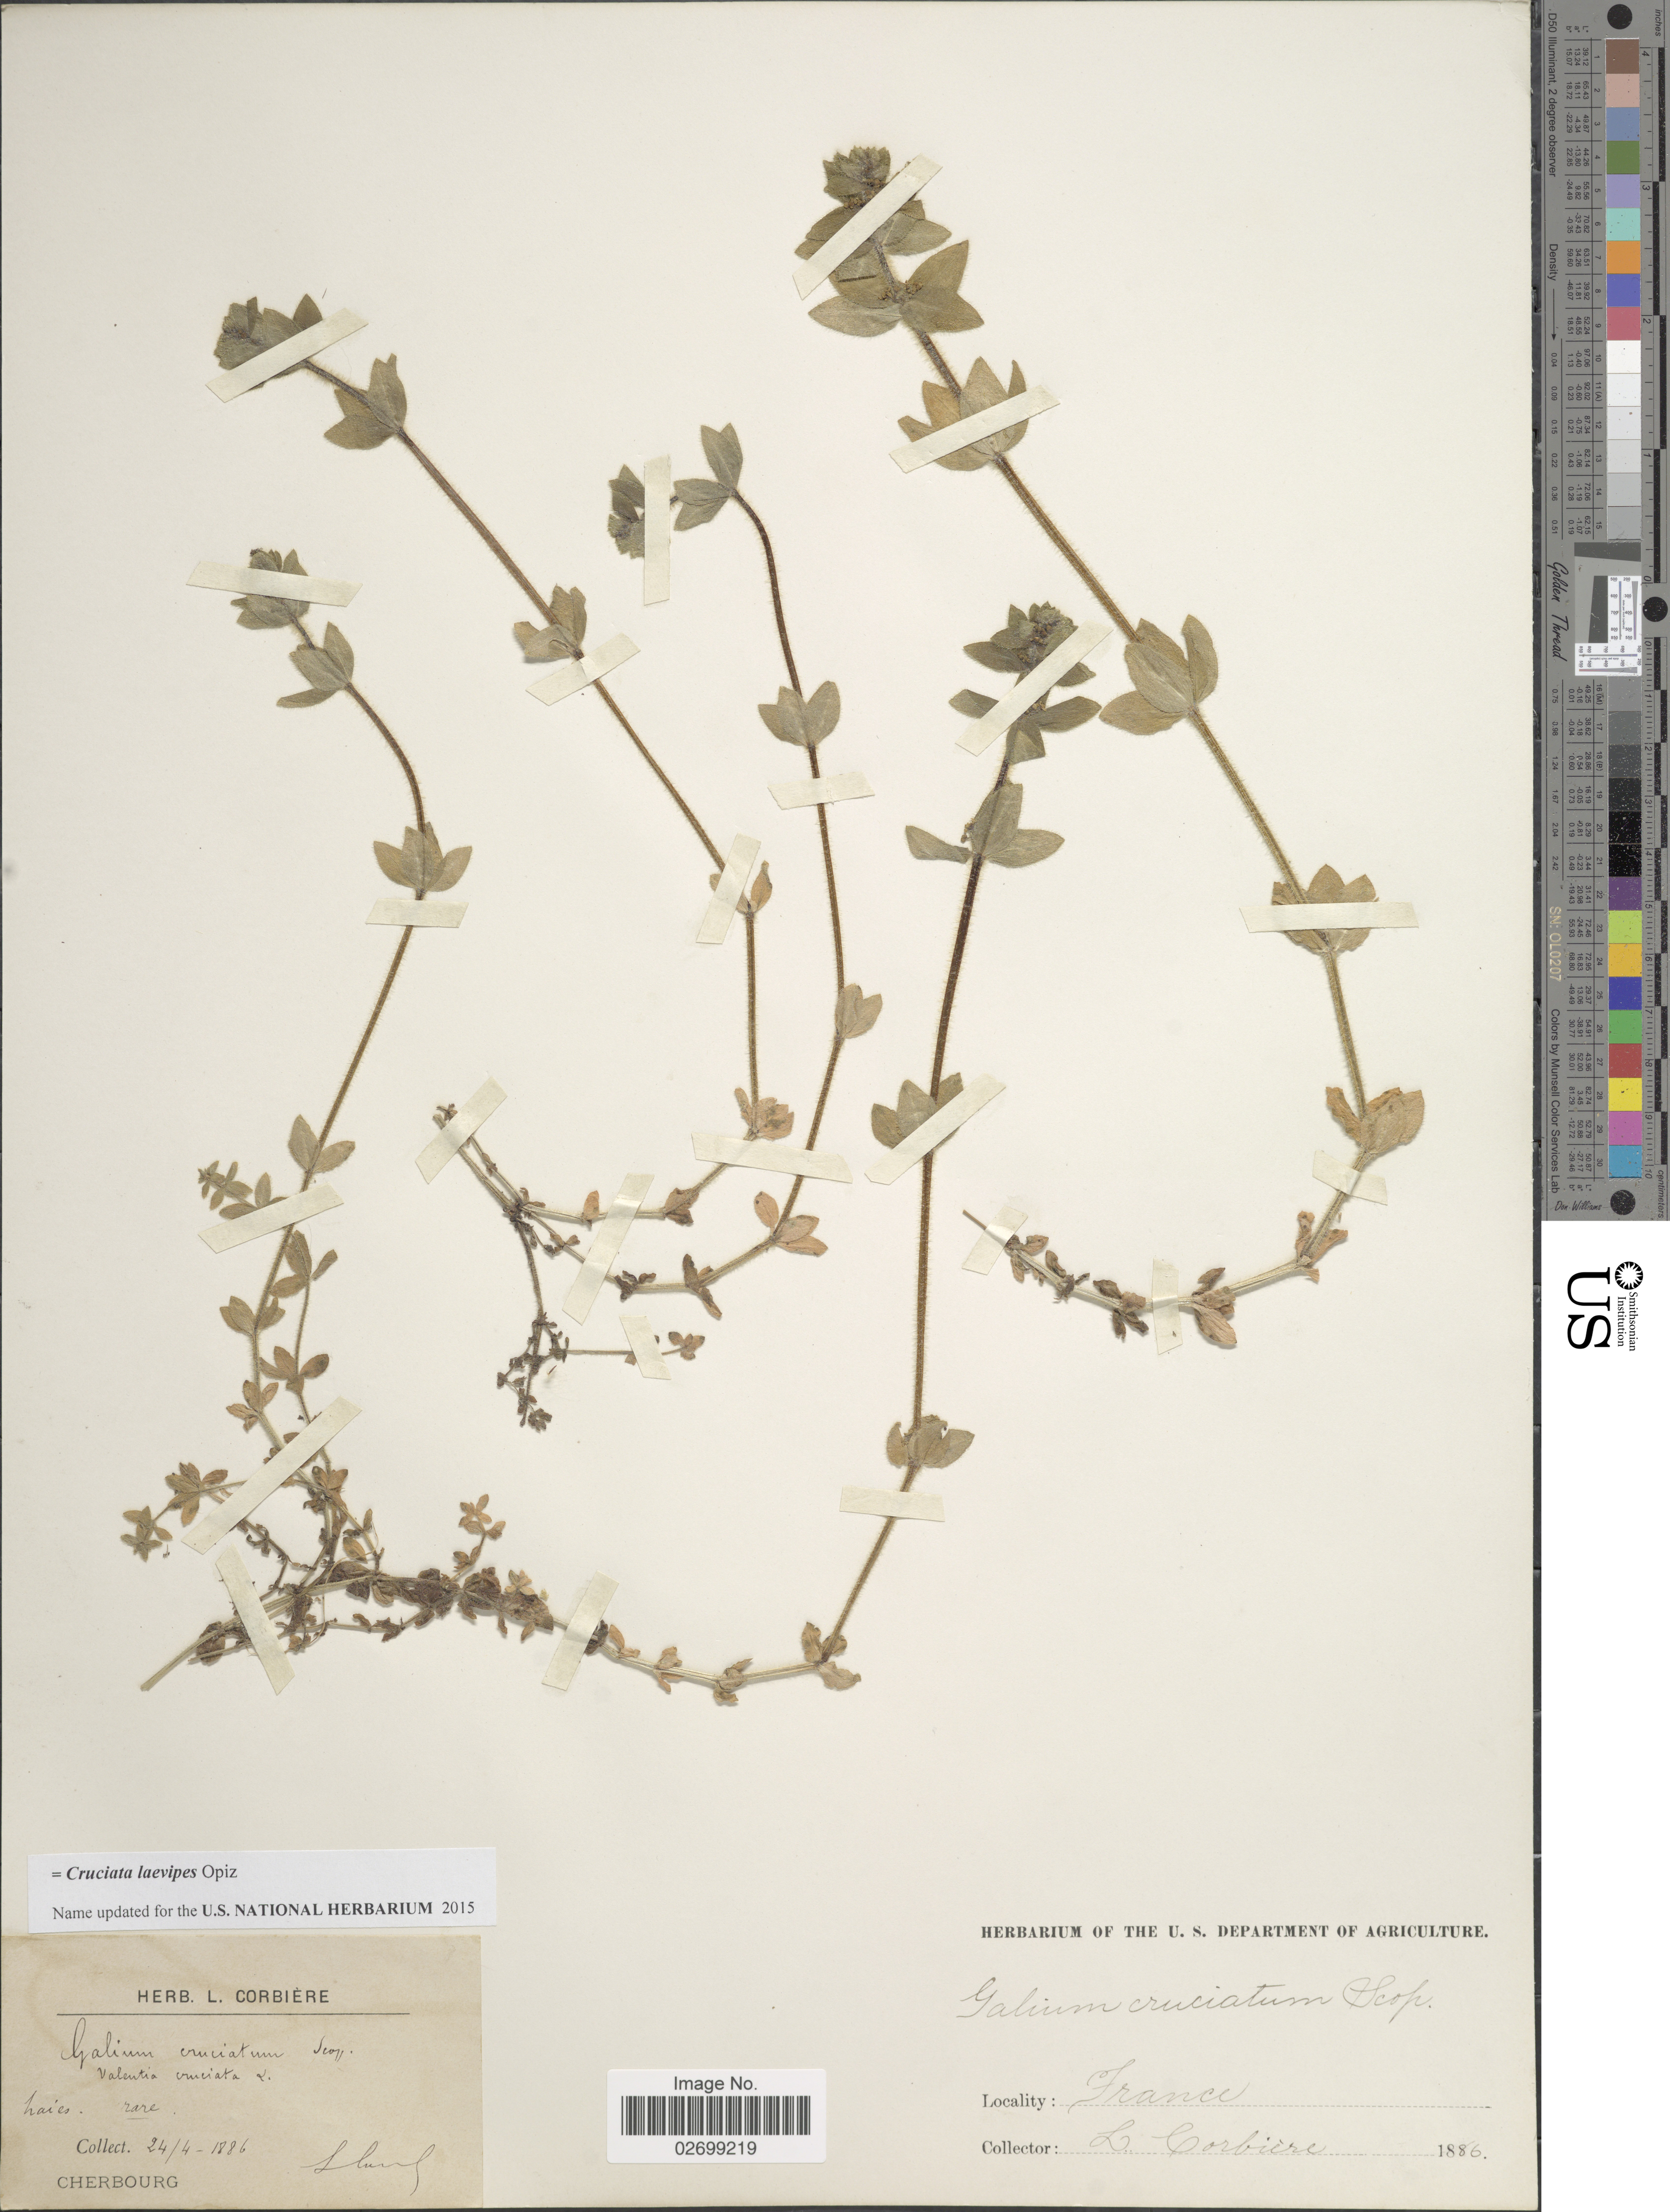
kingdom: Plantae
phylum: Tracheophyta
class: Magnoliopsida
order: Gentianales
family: Rubiaceae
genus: Cruciata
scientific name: Cruciata laevipes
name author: Opiz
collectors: L. Corbière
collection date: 1886-04-24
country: France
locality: Haies, Cherbourg